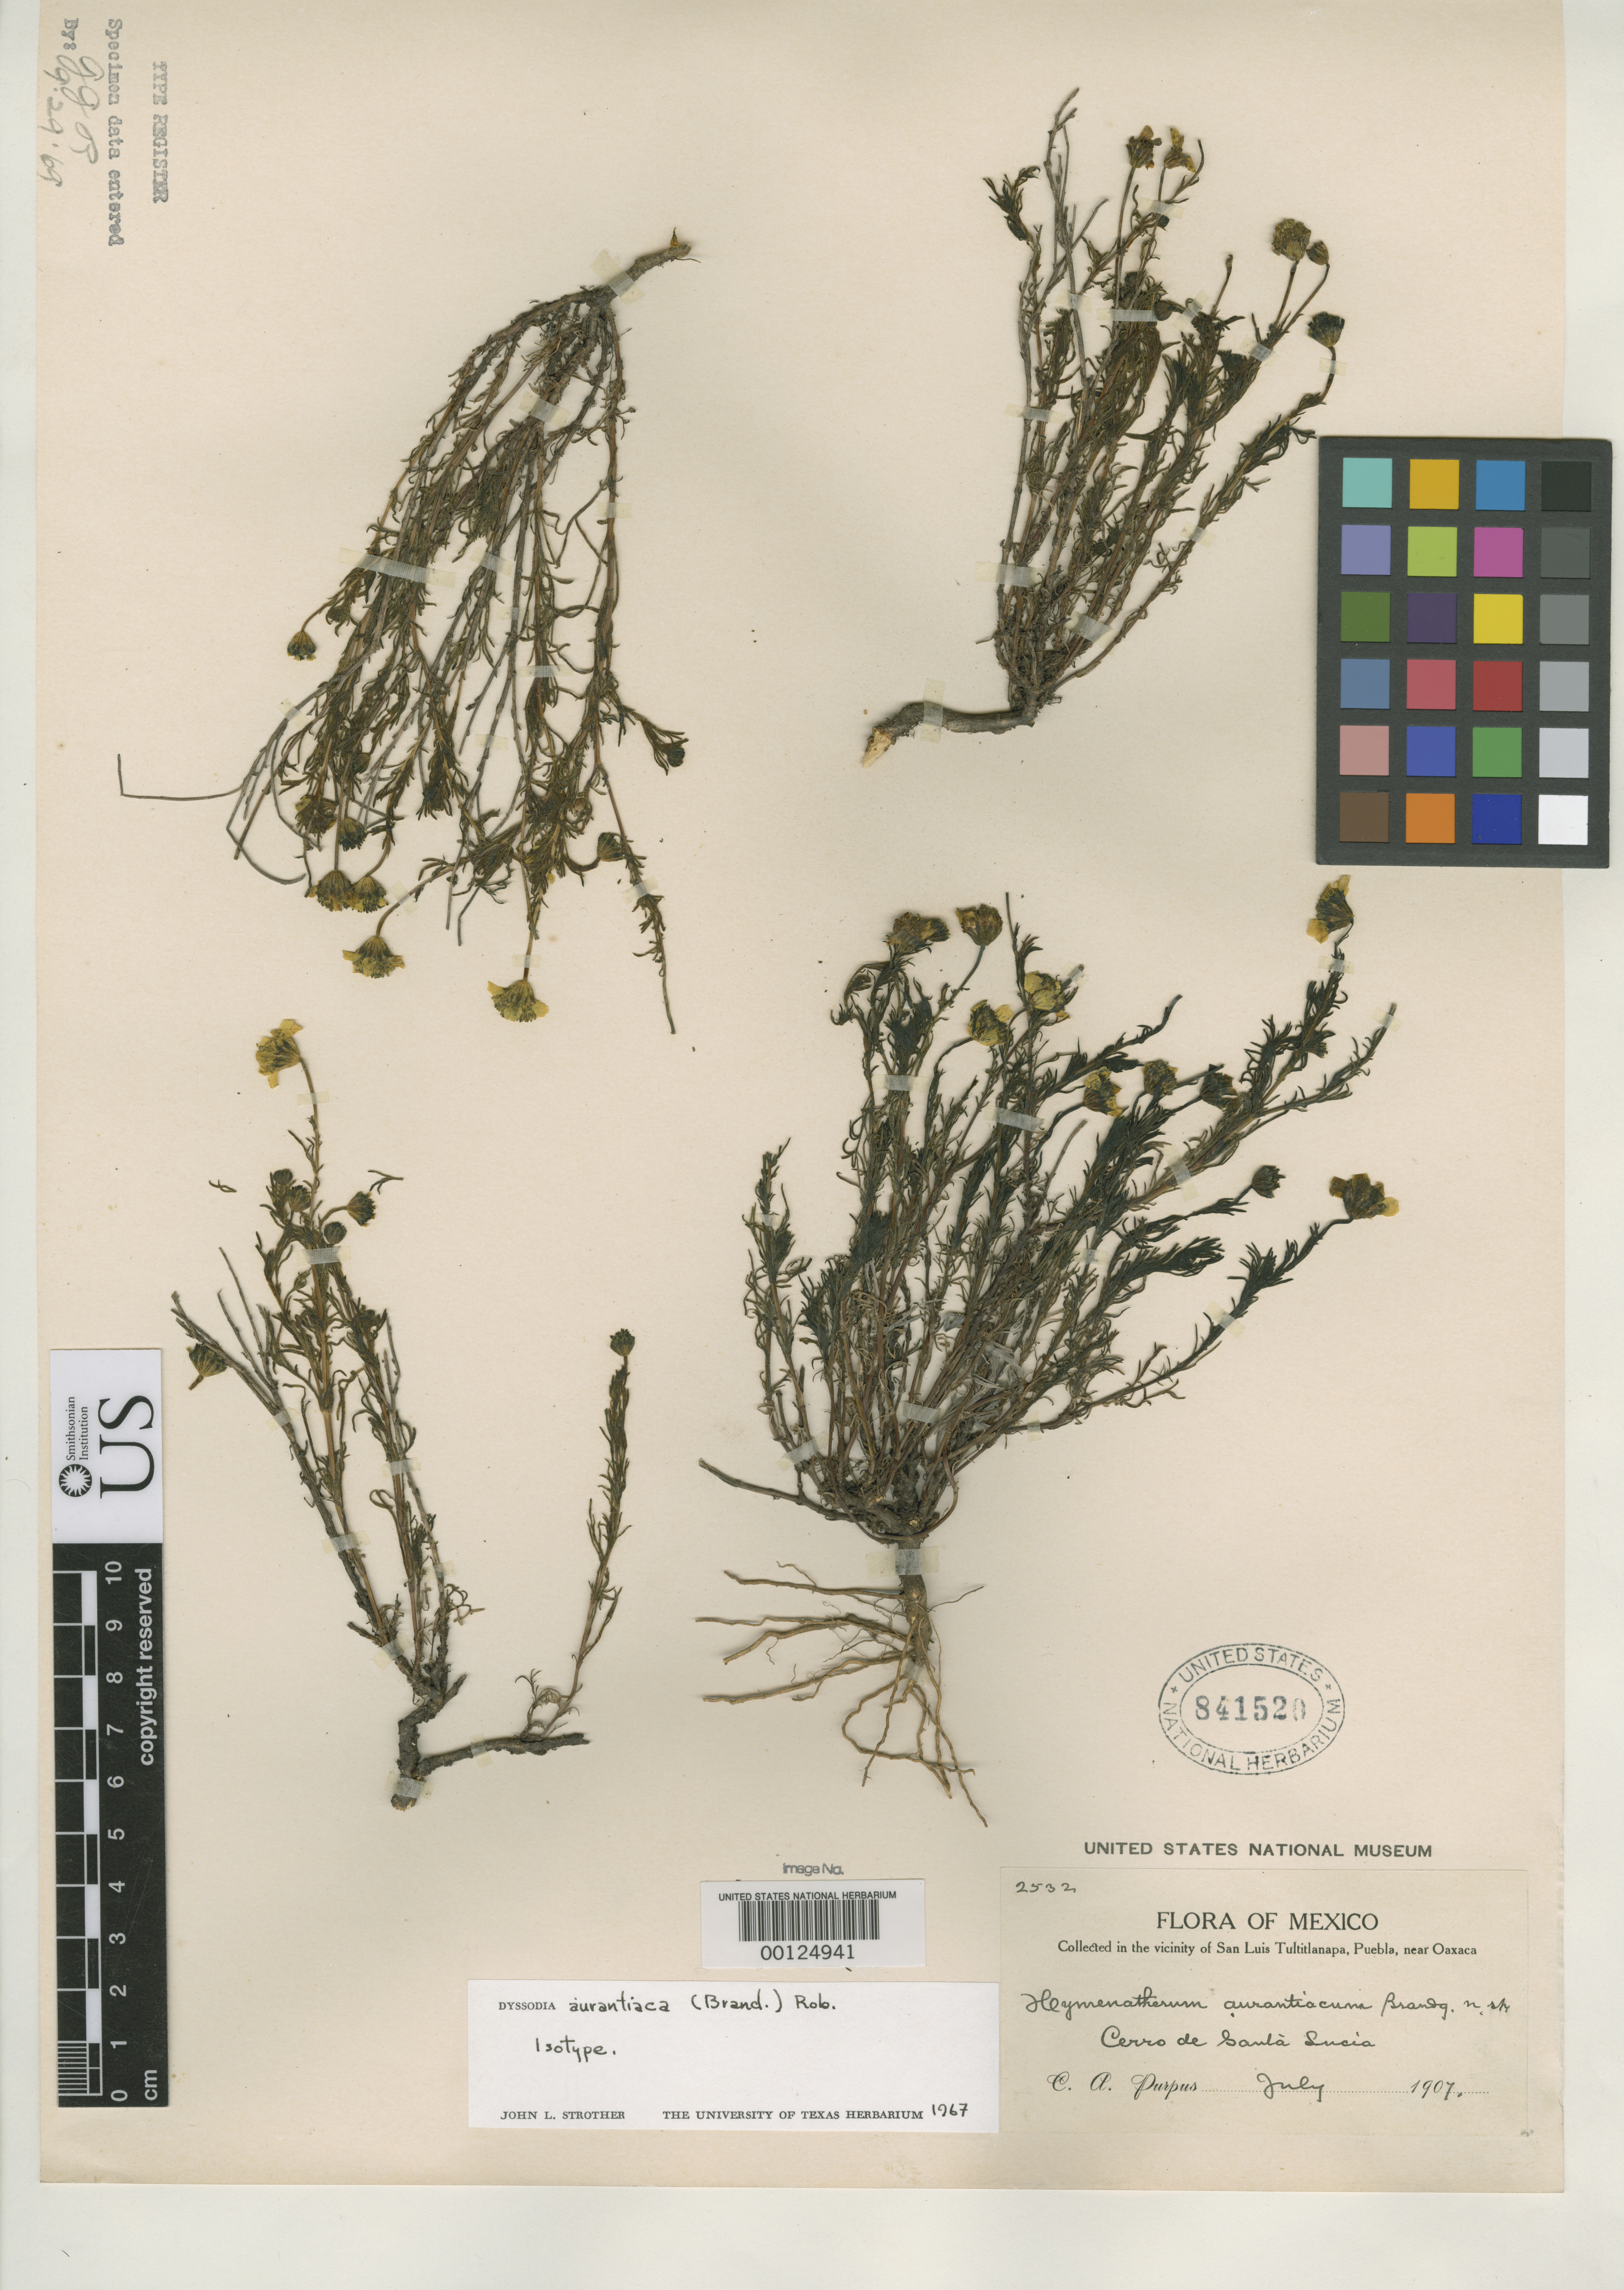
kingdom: Plantae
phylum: Tracheophyta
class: Magnoliopsida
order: Asterales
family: Asteraceae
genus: Hymenatherum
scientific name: Hymenatherum aurantiacum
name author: Brandegee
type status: Isotype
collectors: C. A. Purpus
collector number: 2532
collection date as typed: Jul 1907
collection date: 1907-07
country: Mexico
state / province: Puebla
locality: Cerro de Santa Lucia, vicinity of San Luis Tultitlanapa.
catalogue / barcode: US 841520